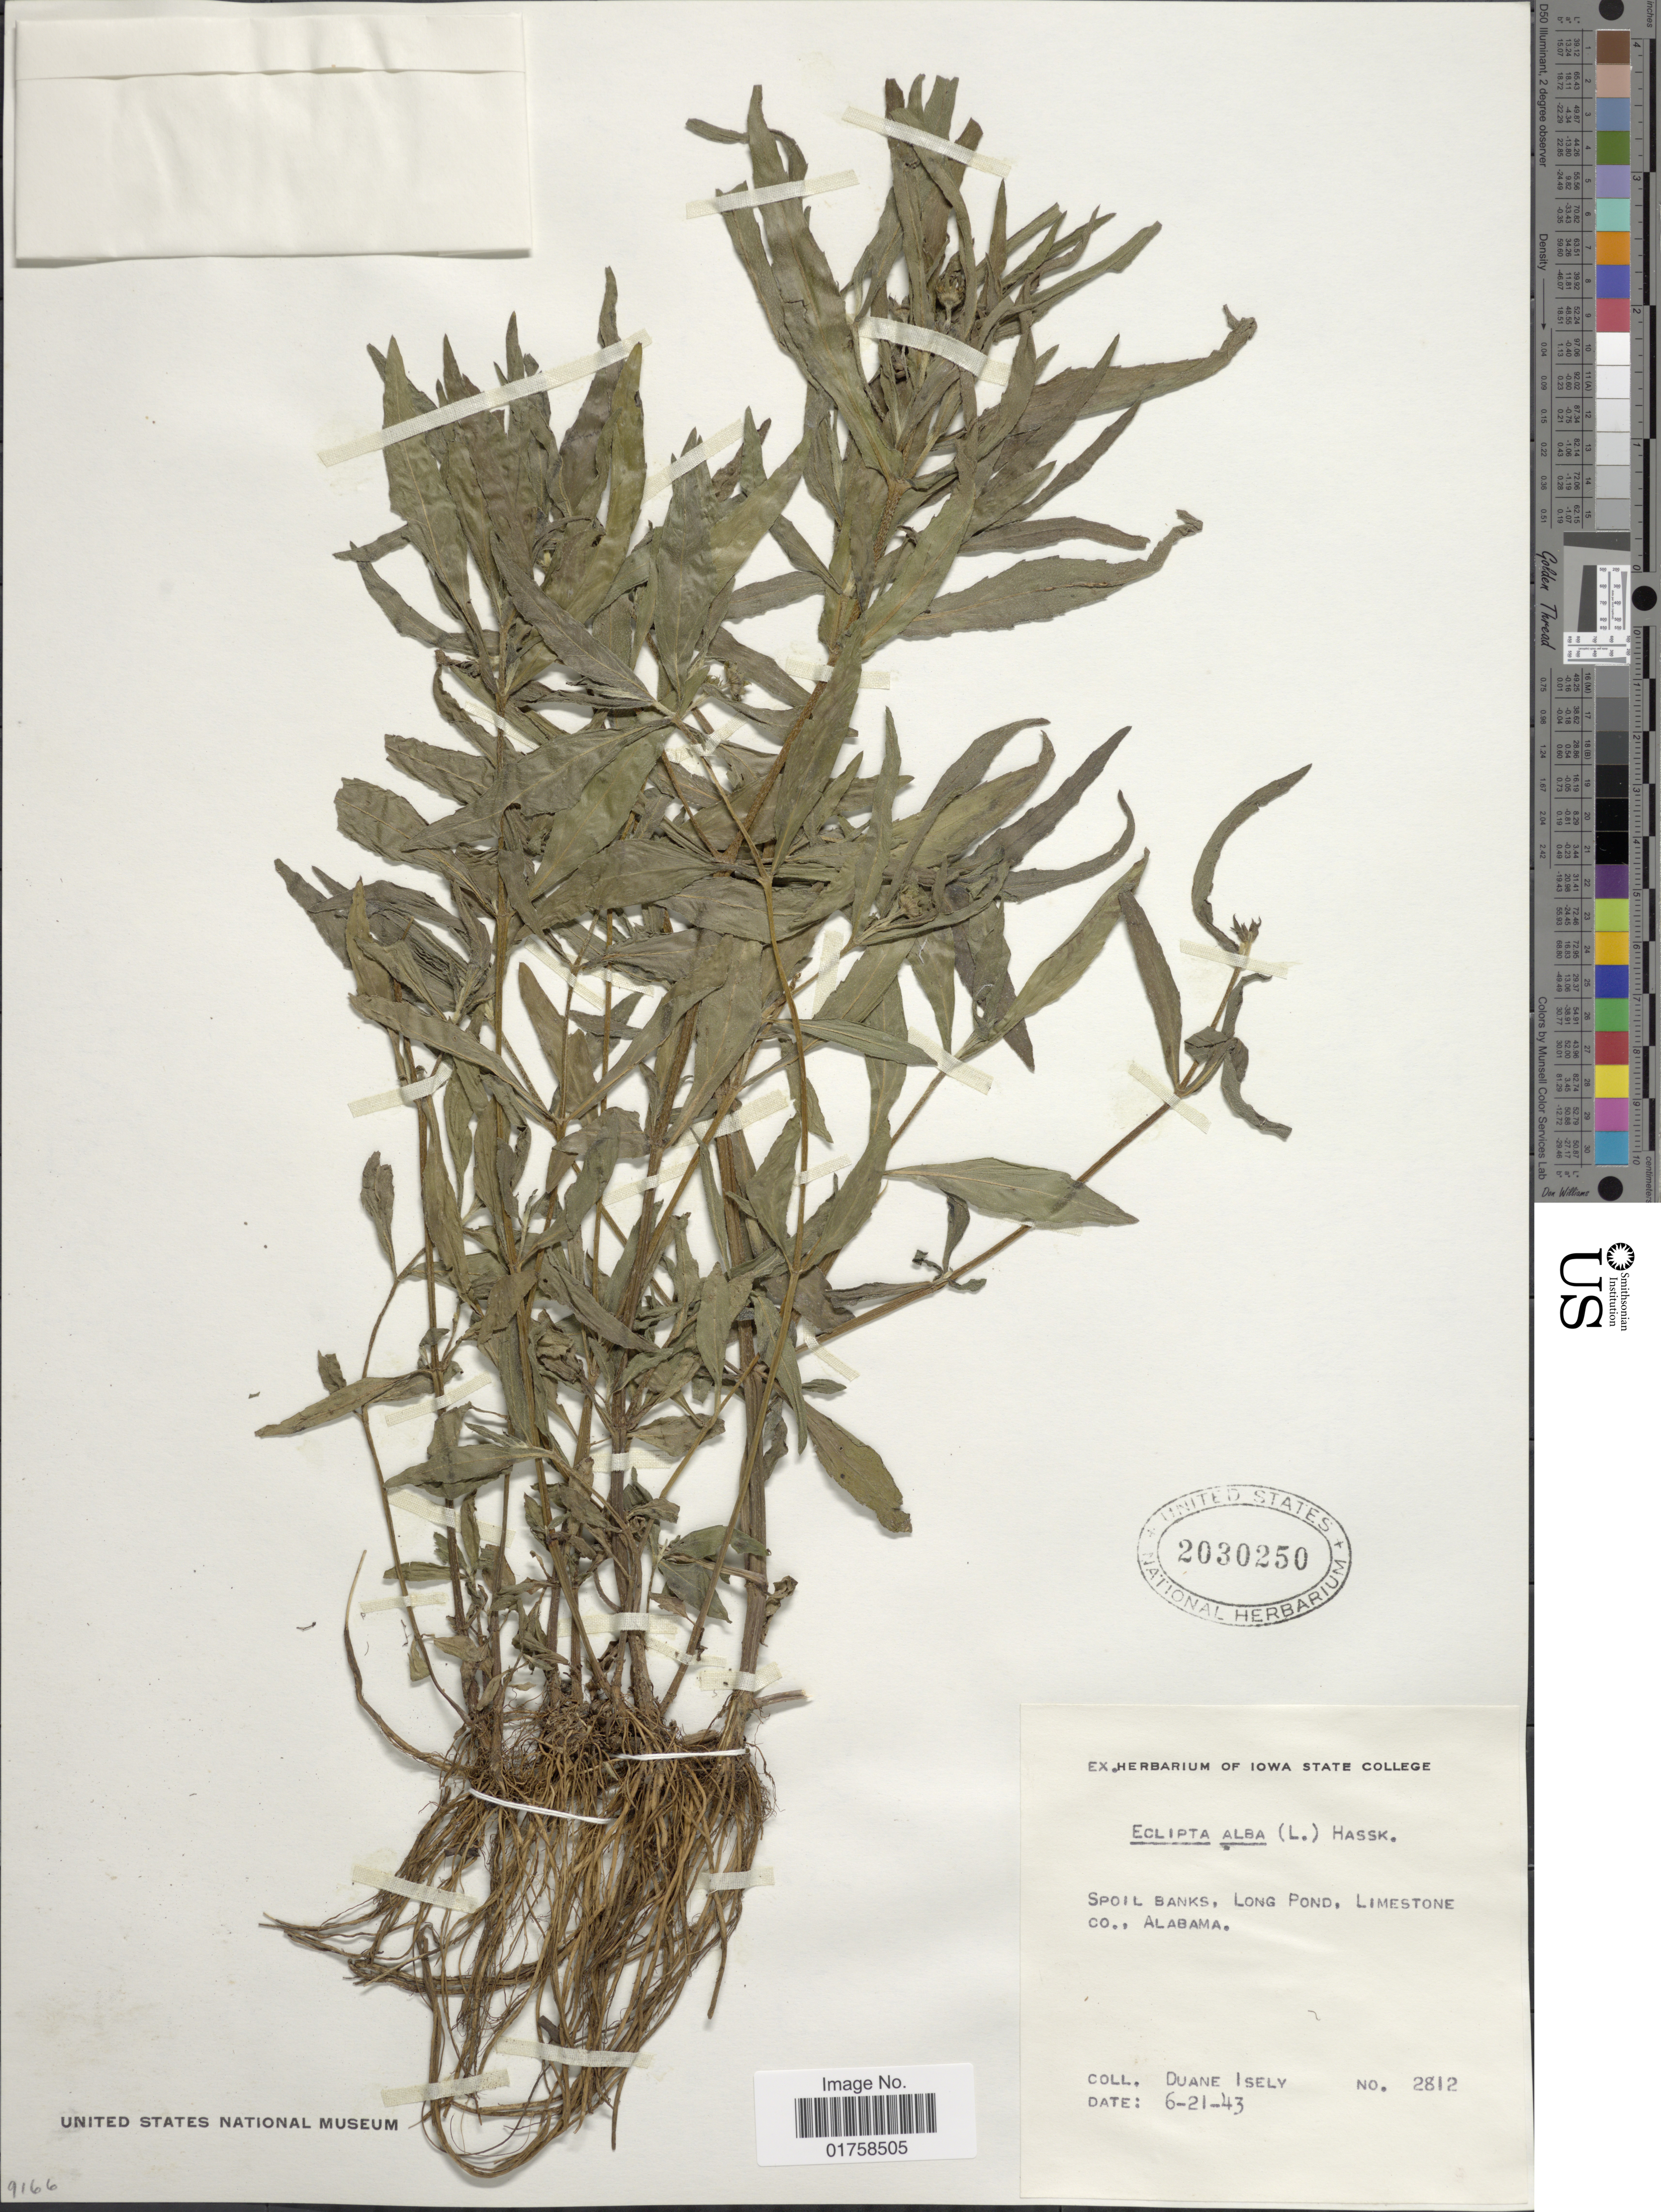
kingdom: Plantae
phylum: Tracheophyta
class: Magnoliopsida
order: Asterales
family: Asteraceae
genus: Eclipta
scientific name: Eclipta alba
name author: (L.) Hassk.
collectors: D. Isely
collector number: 2812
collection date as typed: Transcribed d/m/y: 21/6/43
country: United States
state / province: Alabama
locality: Spoil Banks, Long Pond, Limeston Co., Alabama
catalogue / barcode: US 2030250